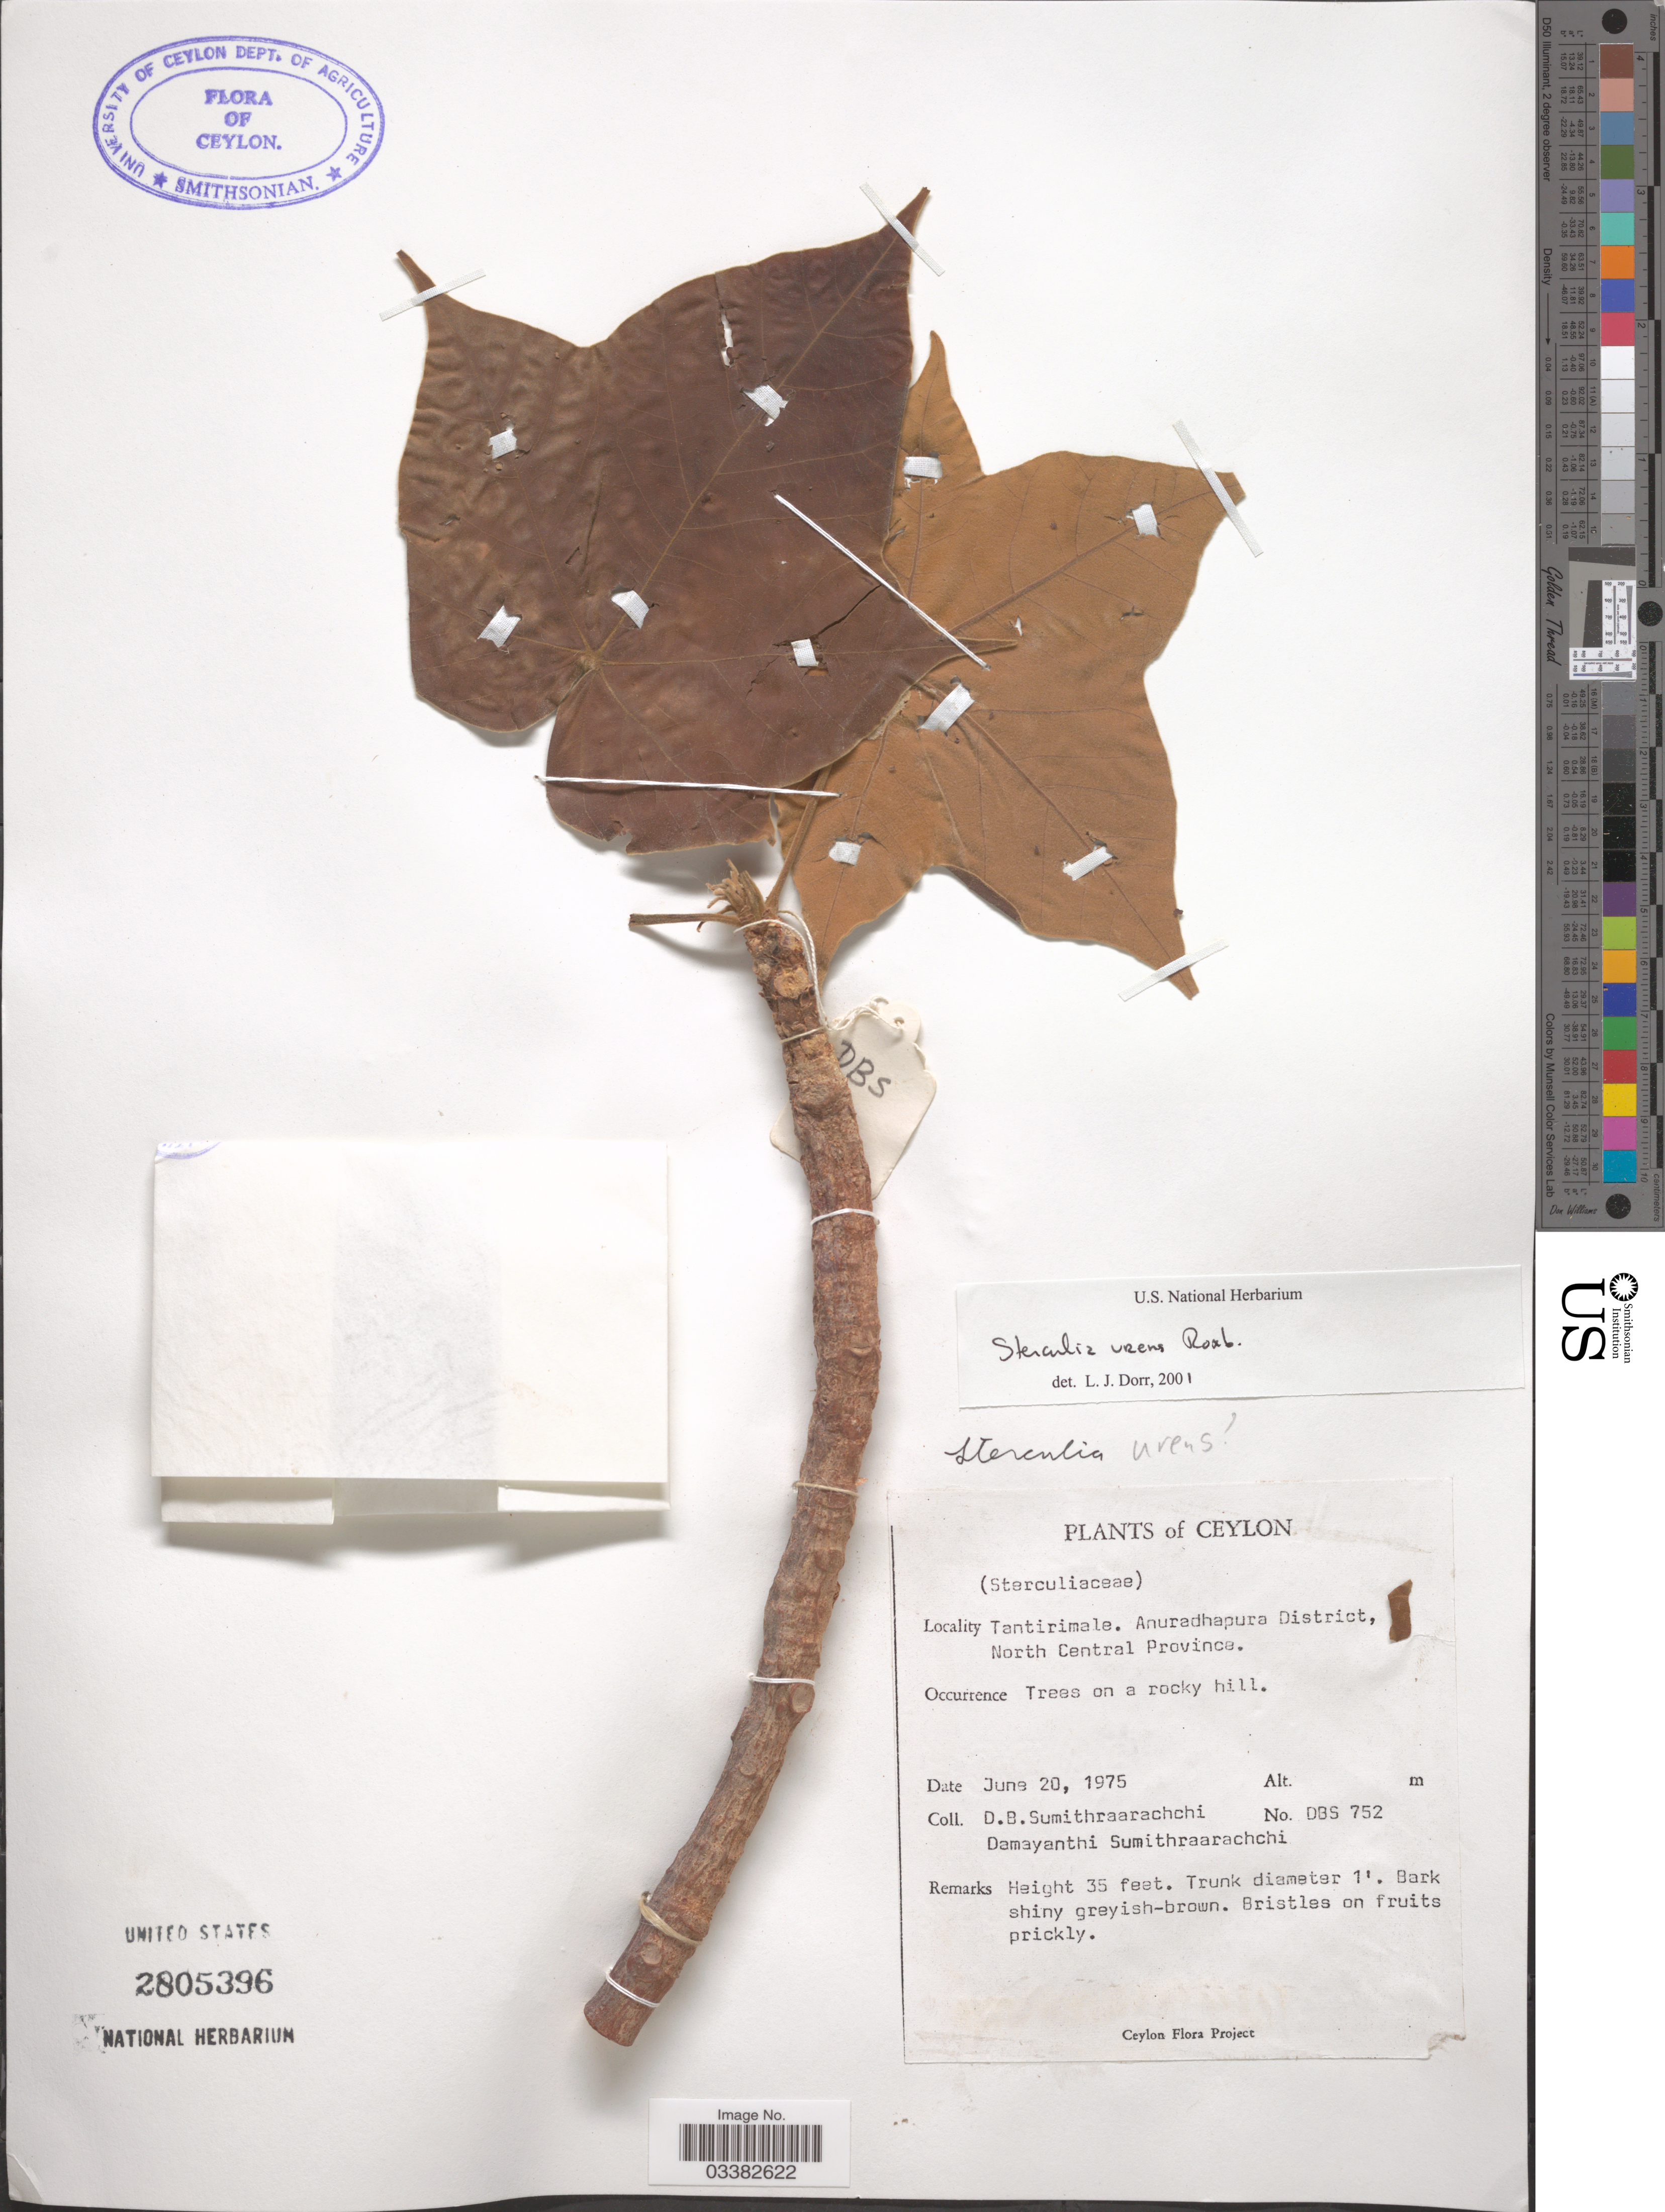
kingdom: Plantae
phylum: Tracheophyta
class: Magnoliopsida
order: Malvales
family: Malvaceae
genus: Sterculia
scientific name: Sterculia urens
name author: Roxb.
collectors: D. B. Sumithraarachchi & D. Sumithraarachchi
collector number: DBS 752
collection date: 1975-06-20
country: Sri Lanka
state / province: North Central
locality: Ceylon. Tantirimale. Anuradhapura District.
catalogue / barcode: US 2805396